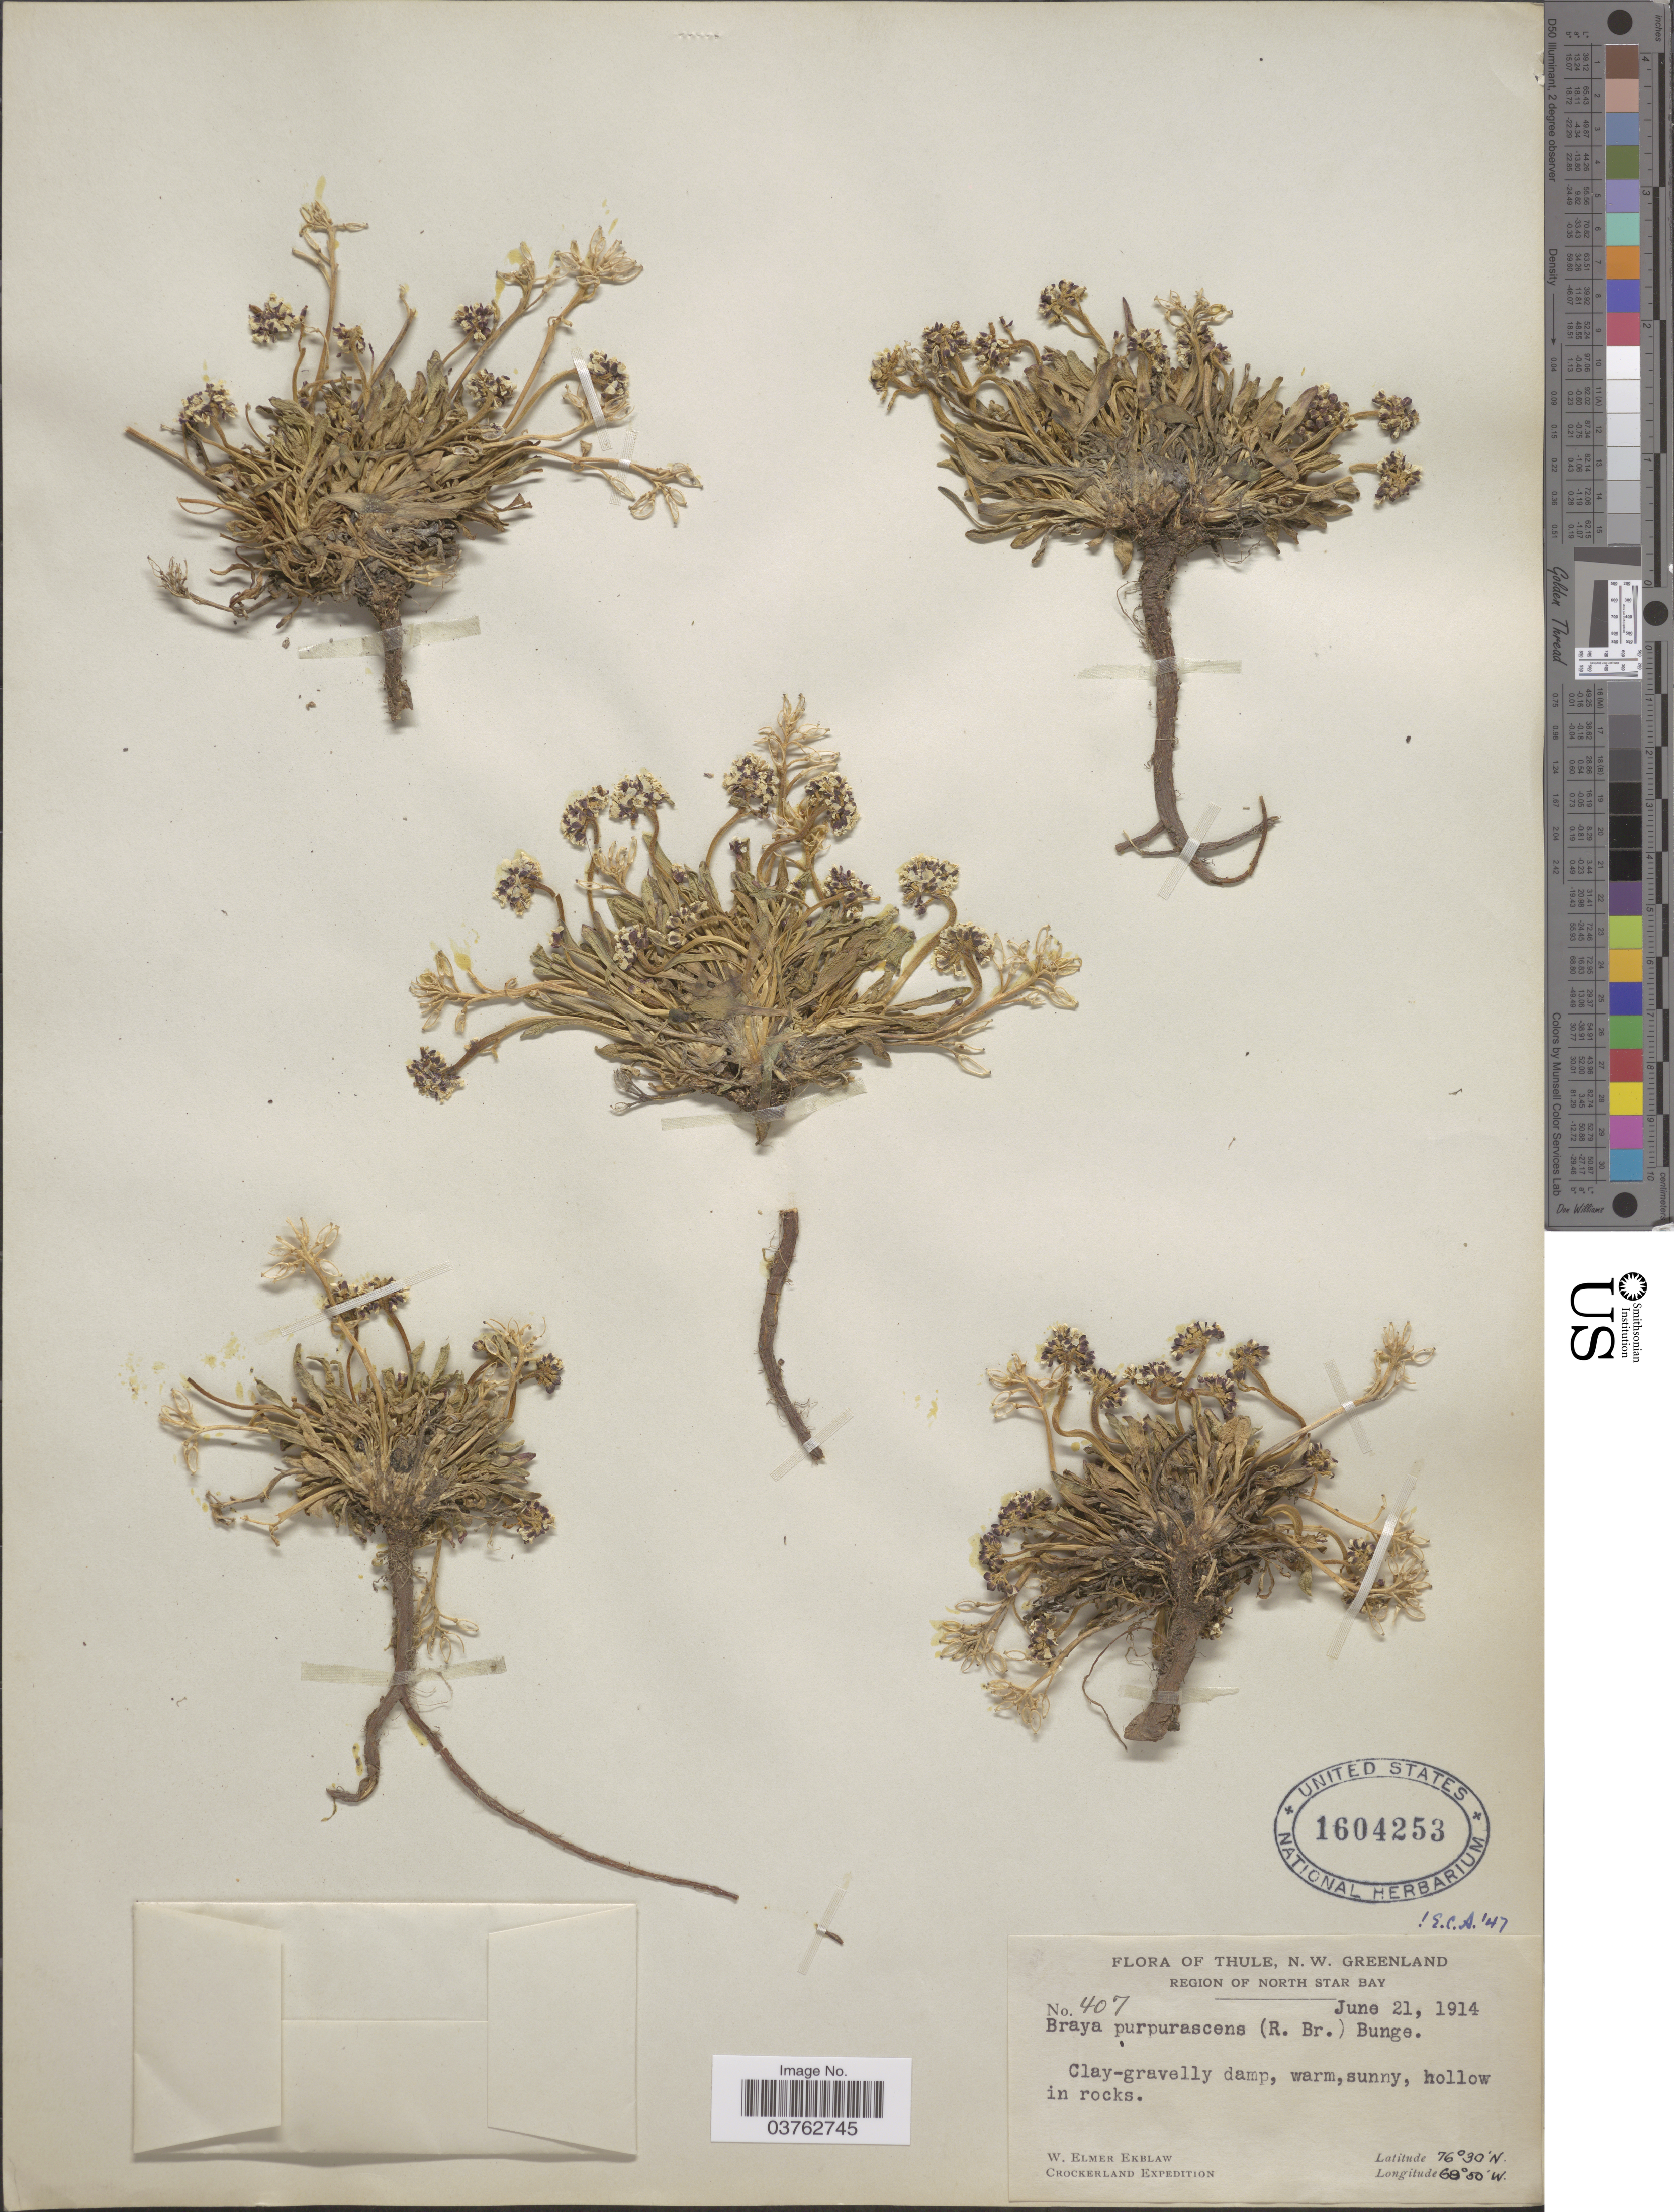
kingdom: Plantae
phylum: Tracheophyta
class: Magnoliopsida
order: Brassicales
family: Brassicaceae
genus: Braya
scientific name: Braya purpurascens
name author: (R. Br.) Bunge ex Ledeb.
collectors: W. Ekblaw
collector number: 407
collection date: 1914-06-21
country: Greenland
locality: Thule, N. W. Greenland. Region of North Star Bay.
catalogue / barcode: US 1604253